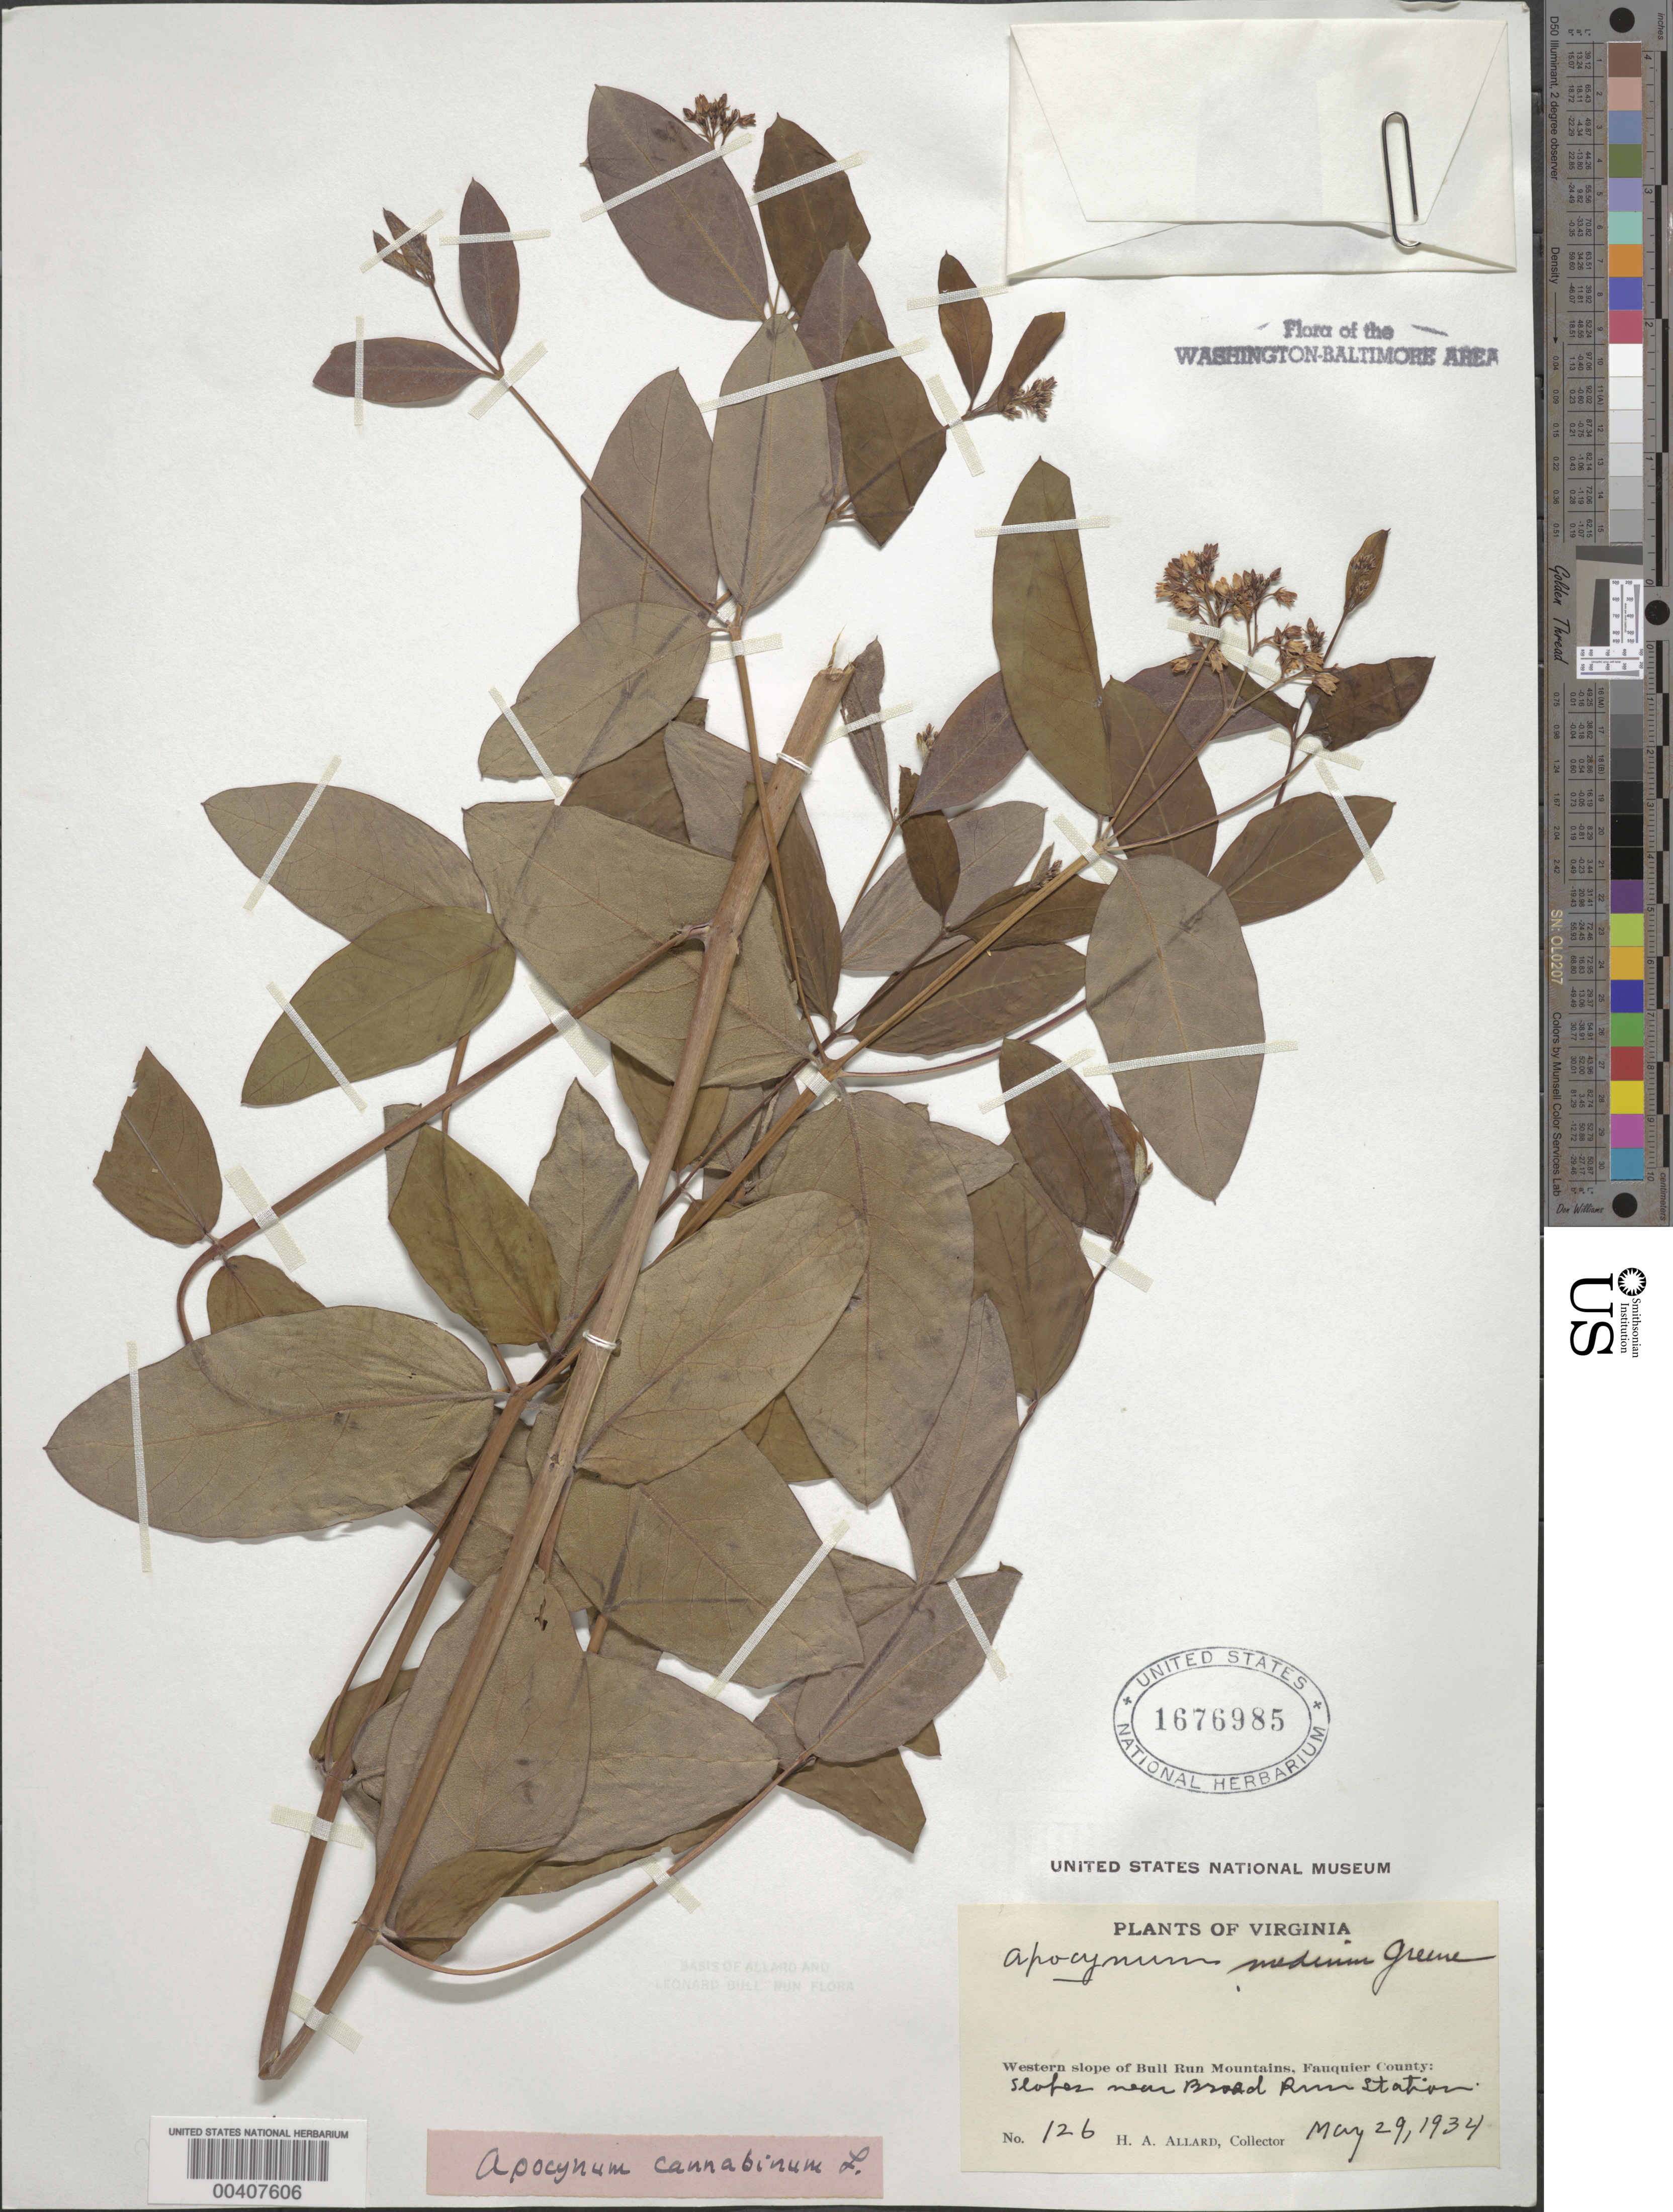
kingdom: Plantae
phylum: Tracheophyta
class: Magnoliopsida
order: Gentianales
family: Apocynaceae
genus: Apocynum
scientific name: Apocynum cannabinum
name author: L.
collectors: H. A. Allard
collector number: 126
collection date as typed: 29 May 1934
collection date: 1934-05-29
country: United States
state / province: Virginia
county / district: Fauquier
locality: Near Broad Run Station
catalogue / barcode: US 1676985